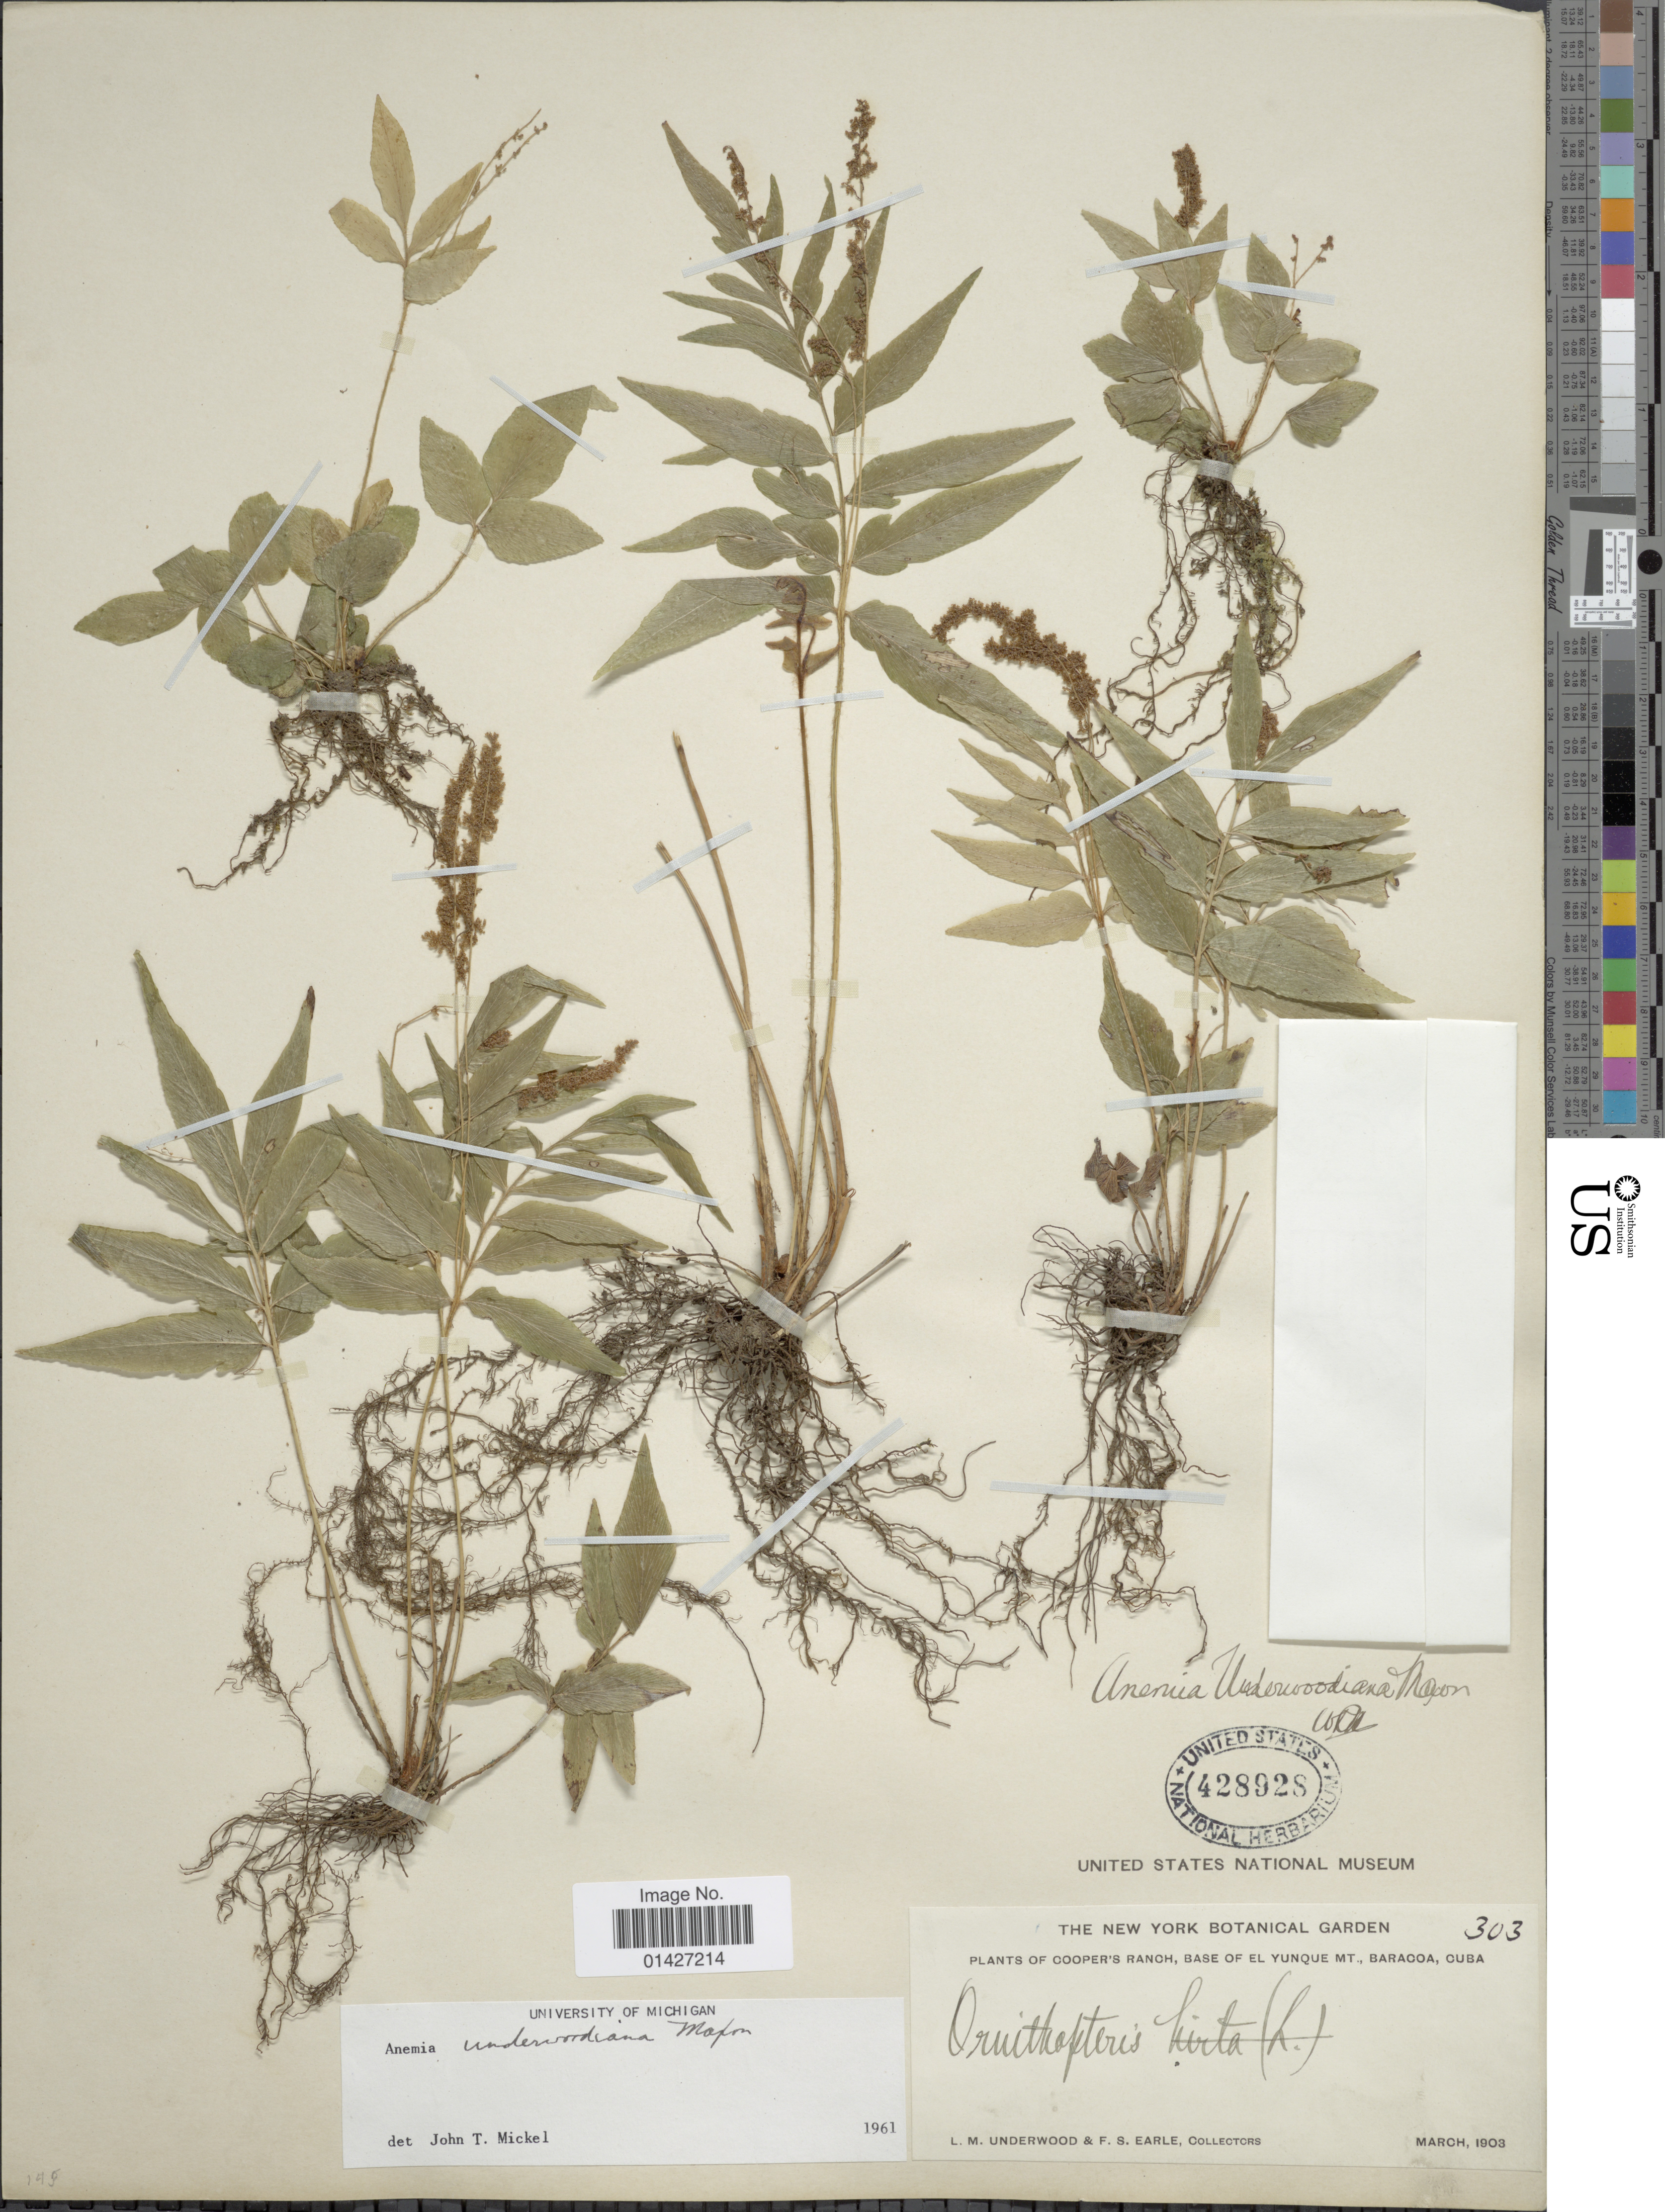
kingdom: Plantae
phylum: Tracheophyta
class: Polypodiopsida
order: Schizaeales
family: Anemiaceae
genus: Anemia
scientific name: Anemia underwoodiana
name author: Maxon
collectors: L. M. Underwood & F. S. Earle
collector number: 303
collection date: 1903-03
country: Cuba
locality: Cooper's Ranch, Base of el Yunque Mt., Baracoa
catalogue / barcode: US 428928